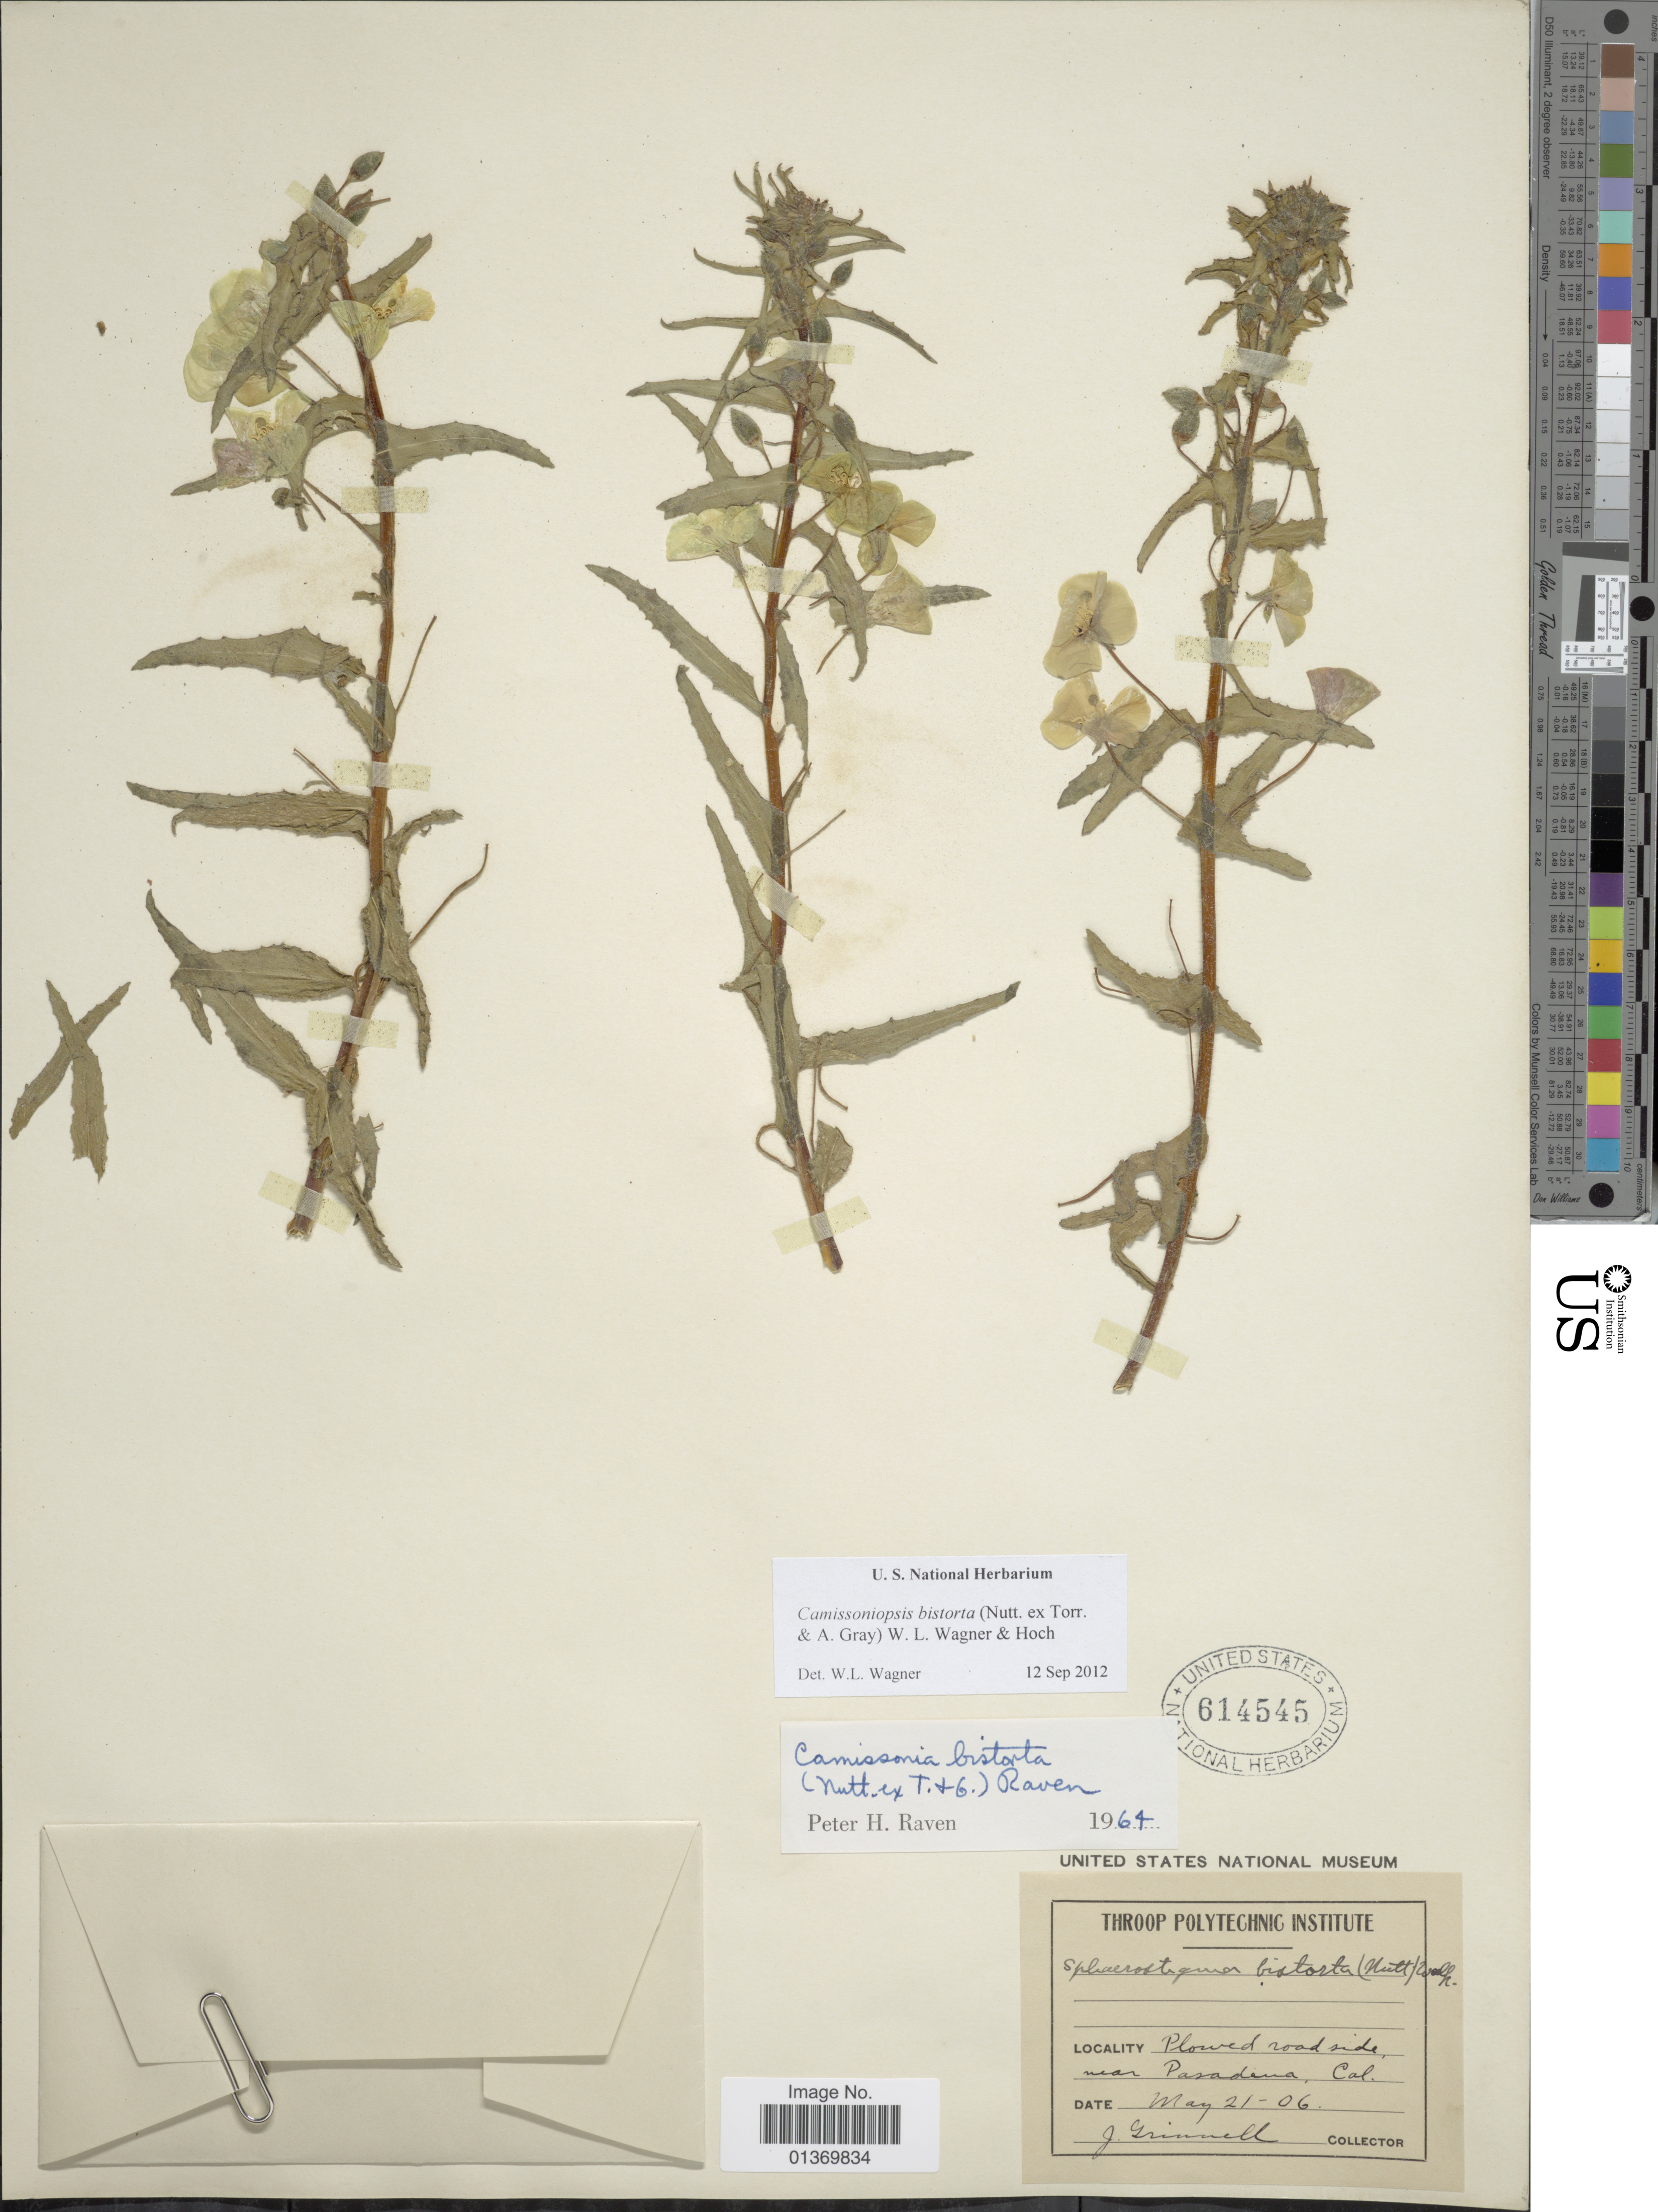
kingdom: Plantae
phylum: Tracheophyta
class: Magnoliopsida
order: Myrtales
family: Onagraceae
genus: Camissoniopsis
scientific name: Camissoniopsis bistorta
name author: (Nutt. ex Torr. & A. Gray) W.L. Wagner & Hoch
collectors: J. Grinnell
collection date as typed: Transcribed d/m/y: 21/5/6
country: United States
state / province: California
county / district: Los Angeles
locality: Plowed roadside, near Pasadena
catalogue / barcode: US 614545